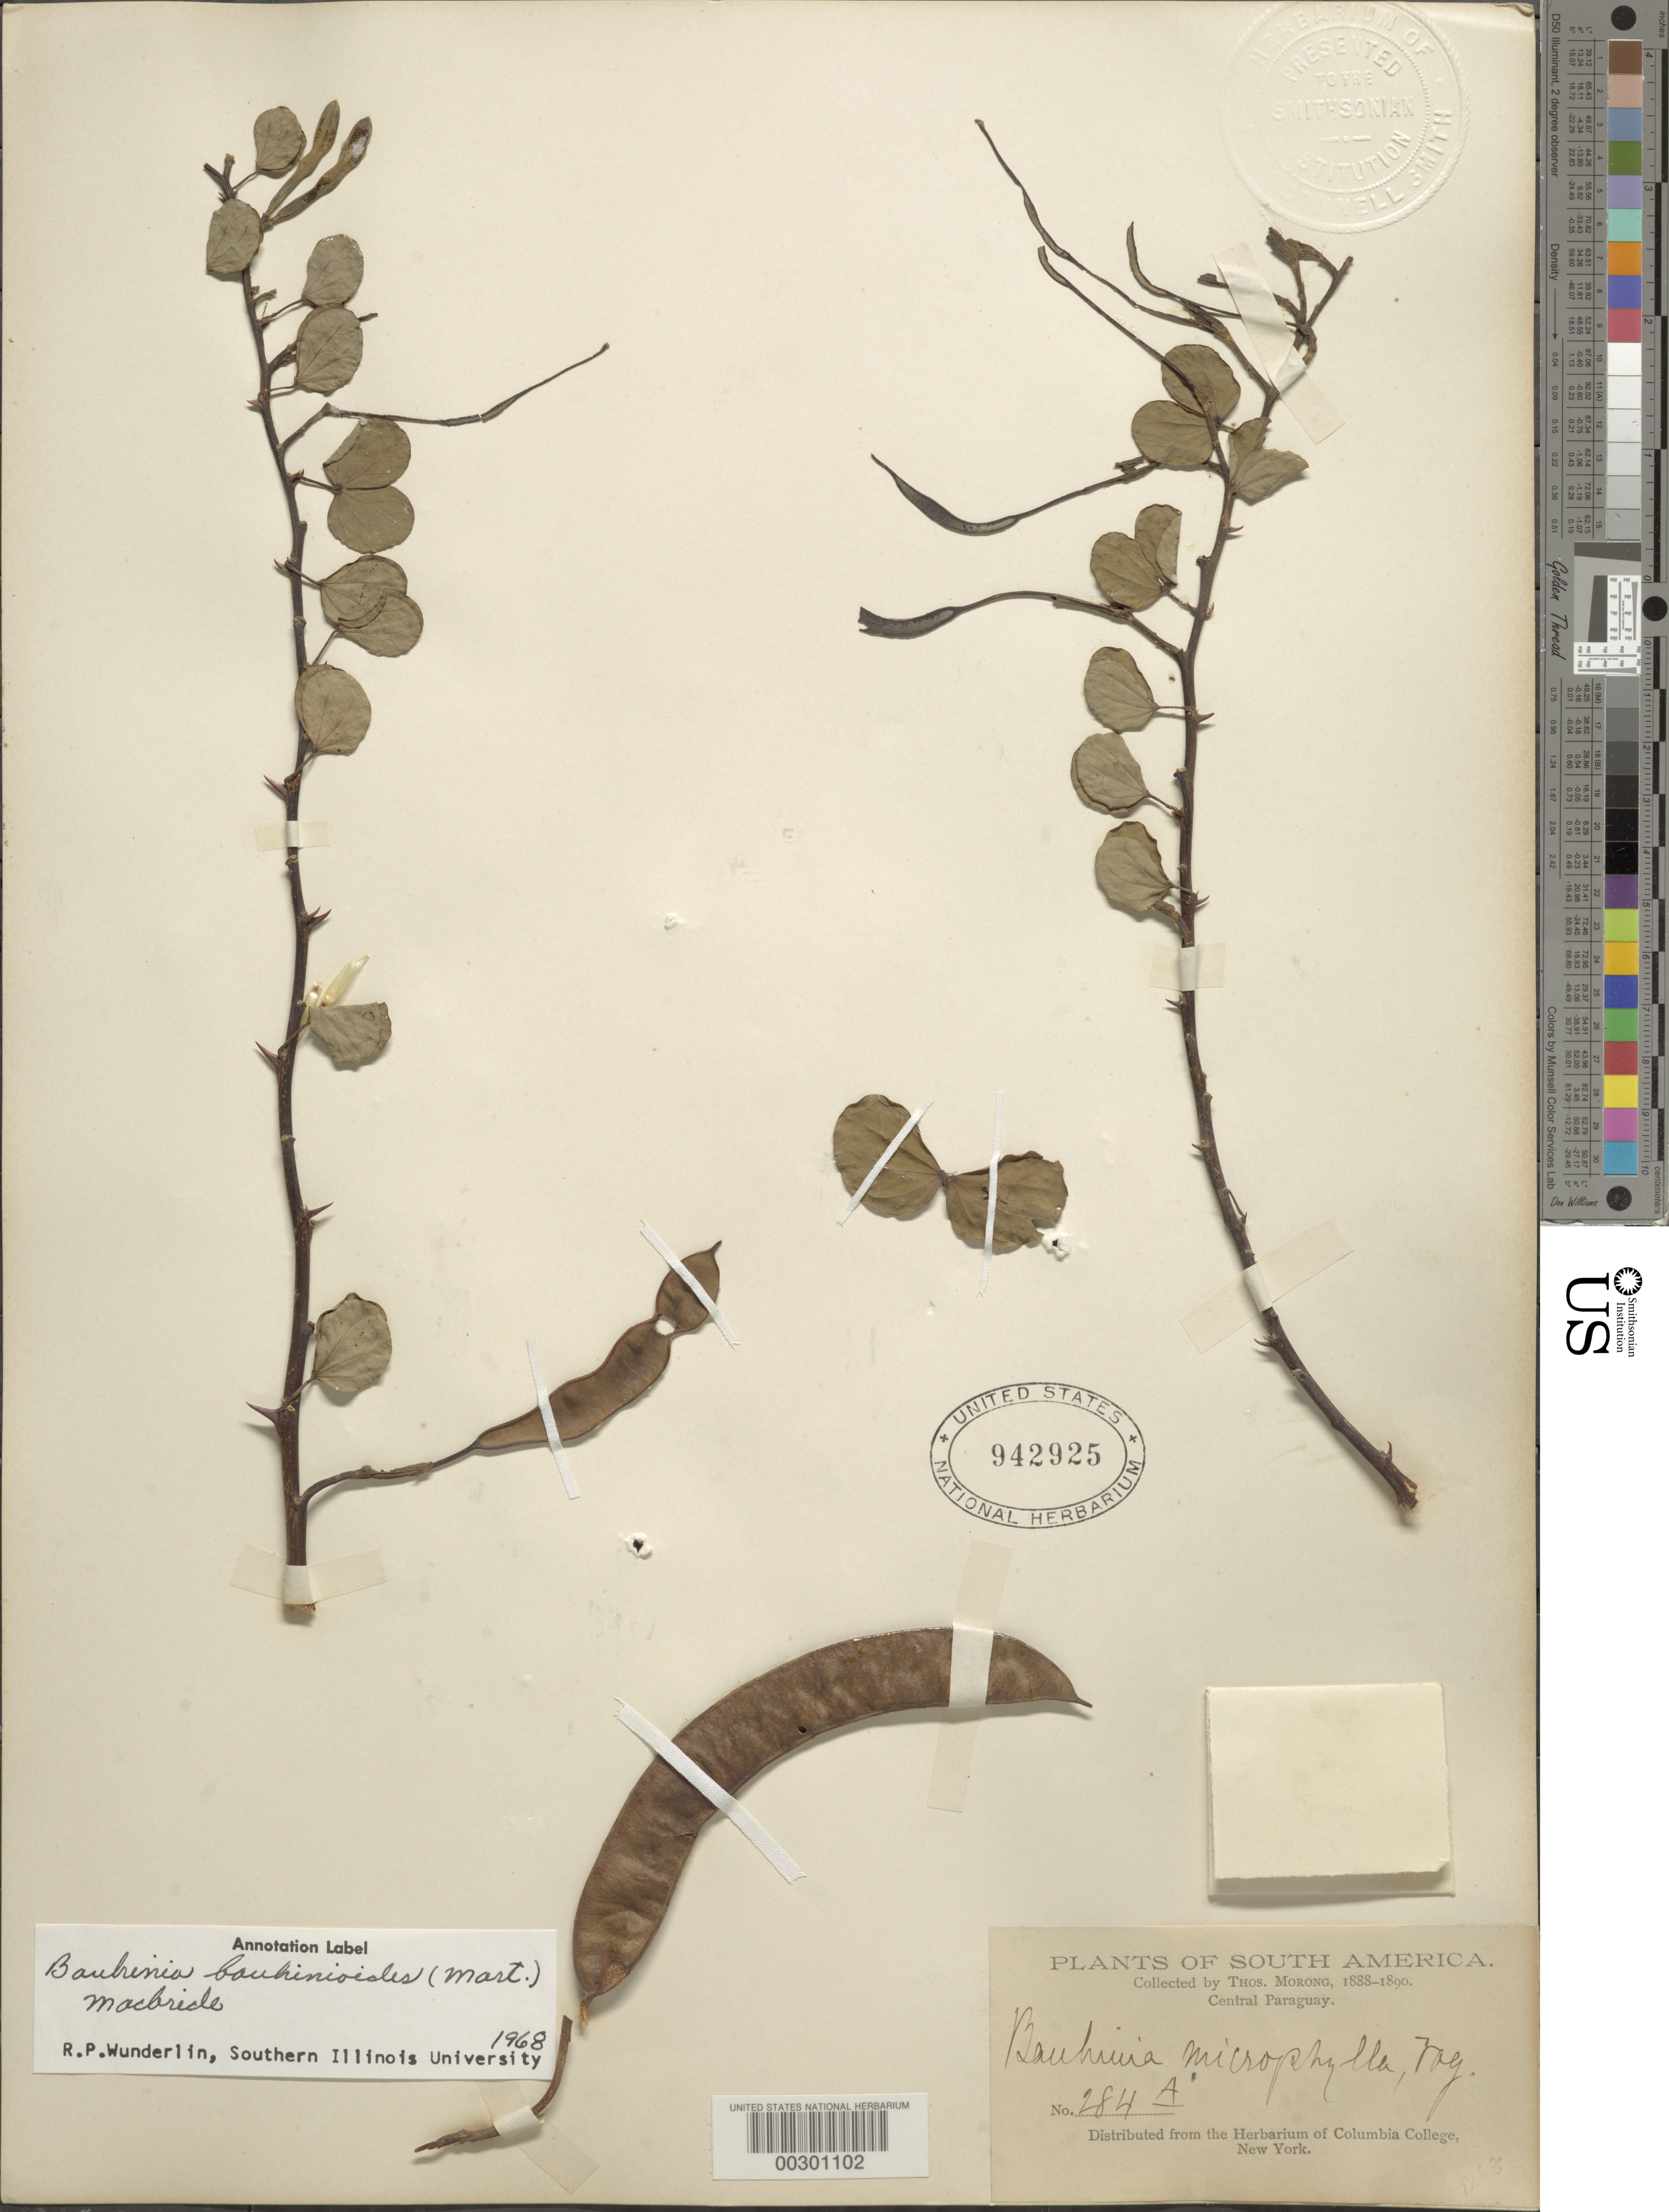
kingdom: Plantae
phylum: Tracheophyta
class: Magnoliopsida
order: Fabales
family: Fabaceae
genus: Bauhinia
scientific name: Bauhinia bauhinioides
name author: (Mart.) J.F. Macbr.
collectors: T. Morong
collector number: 284a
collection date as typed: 1890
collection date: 1890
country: Paraguay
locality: Central paraguay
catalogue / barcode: US 942925